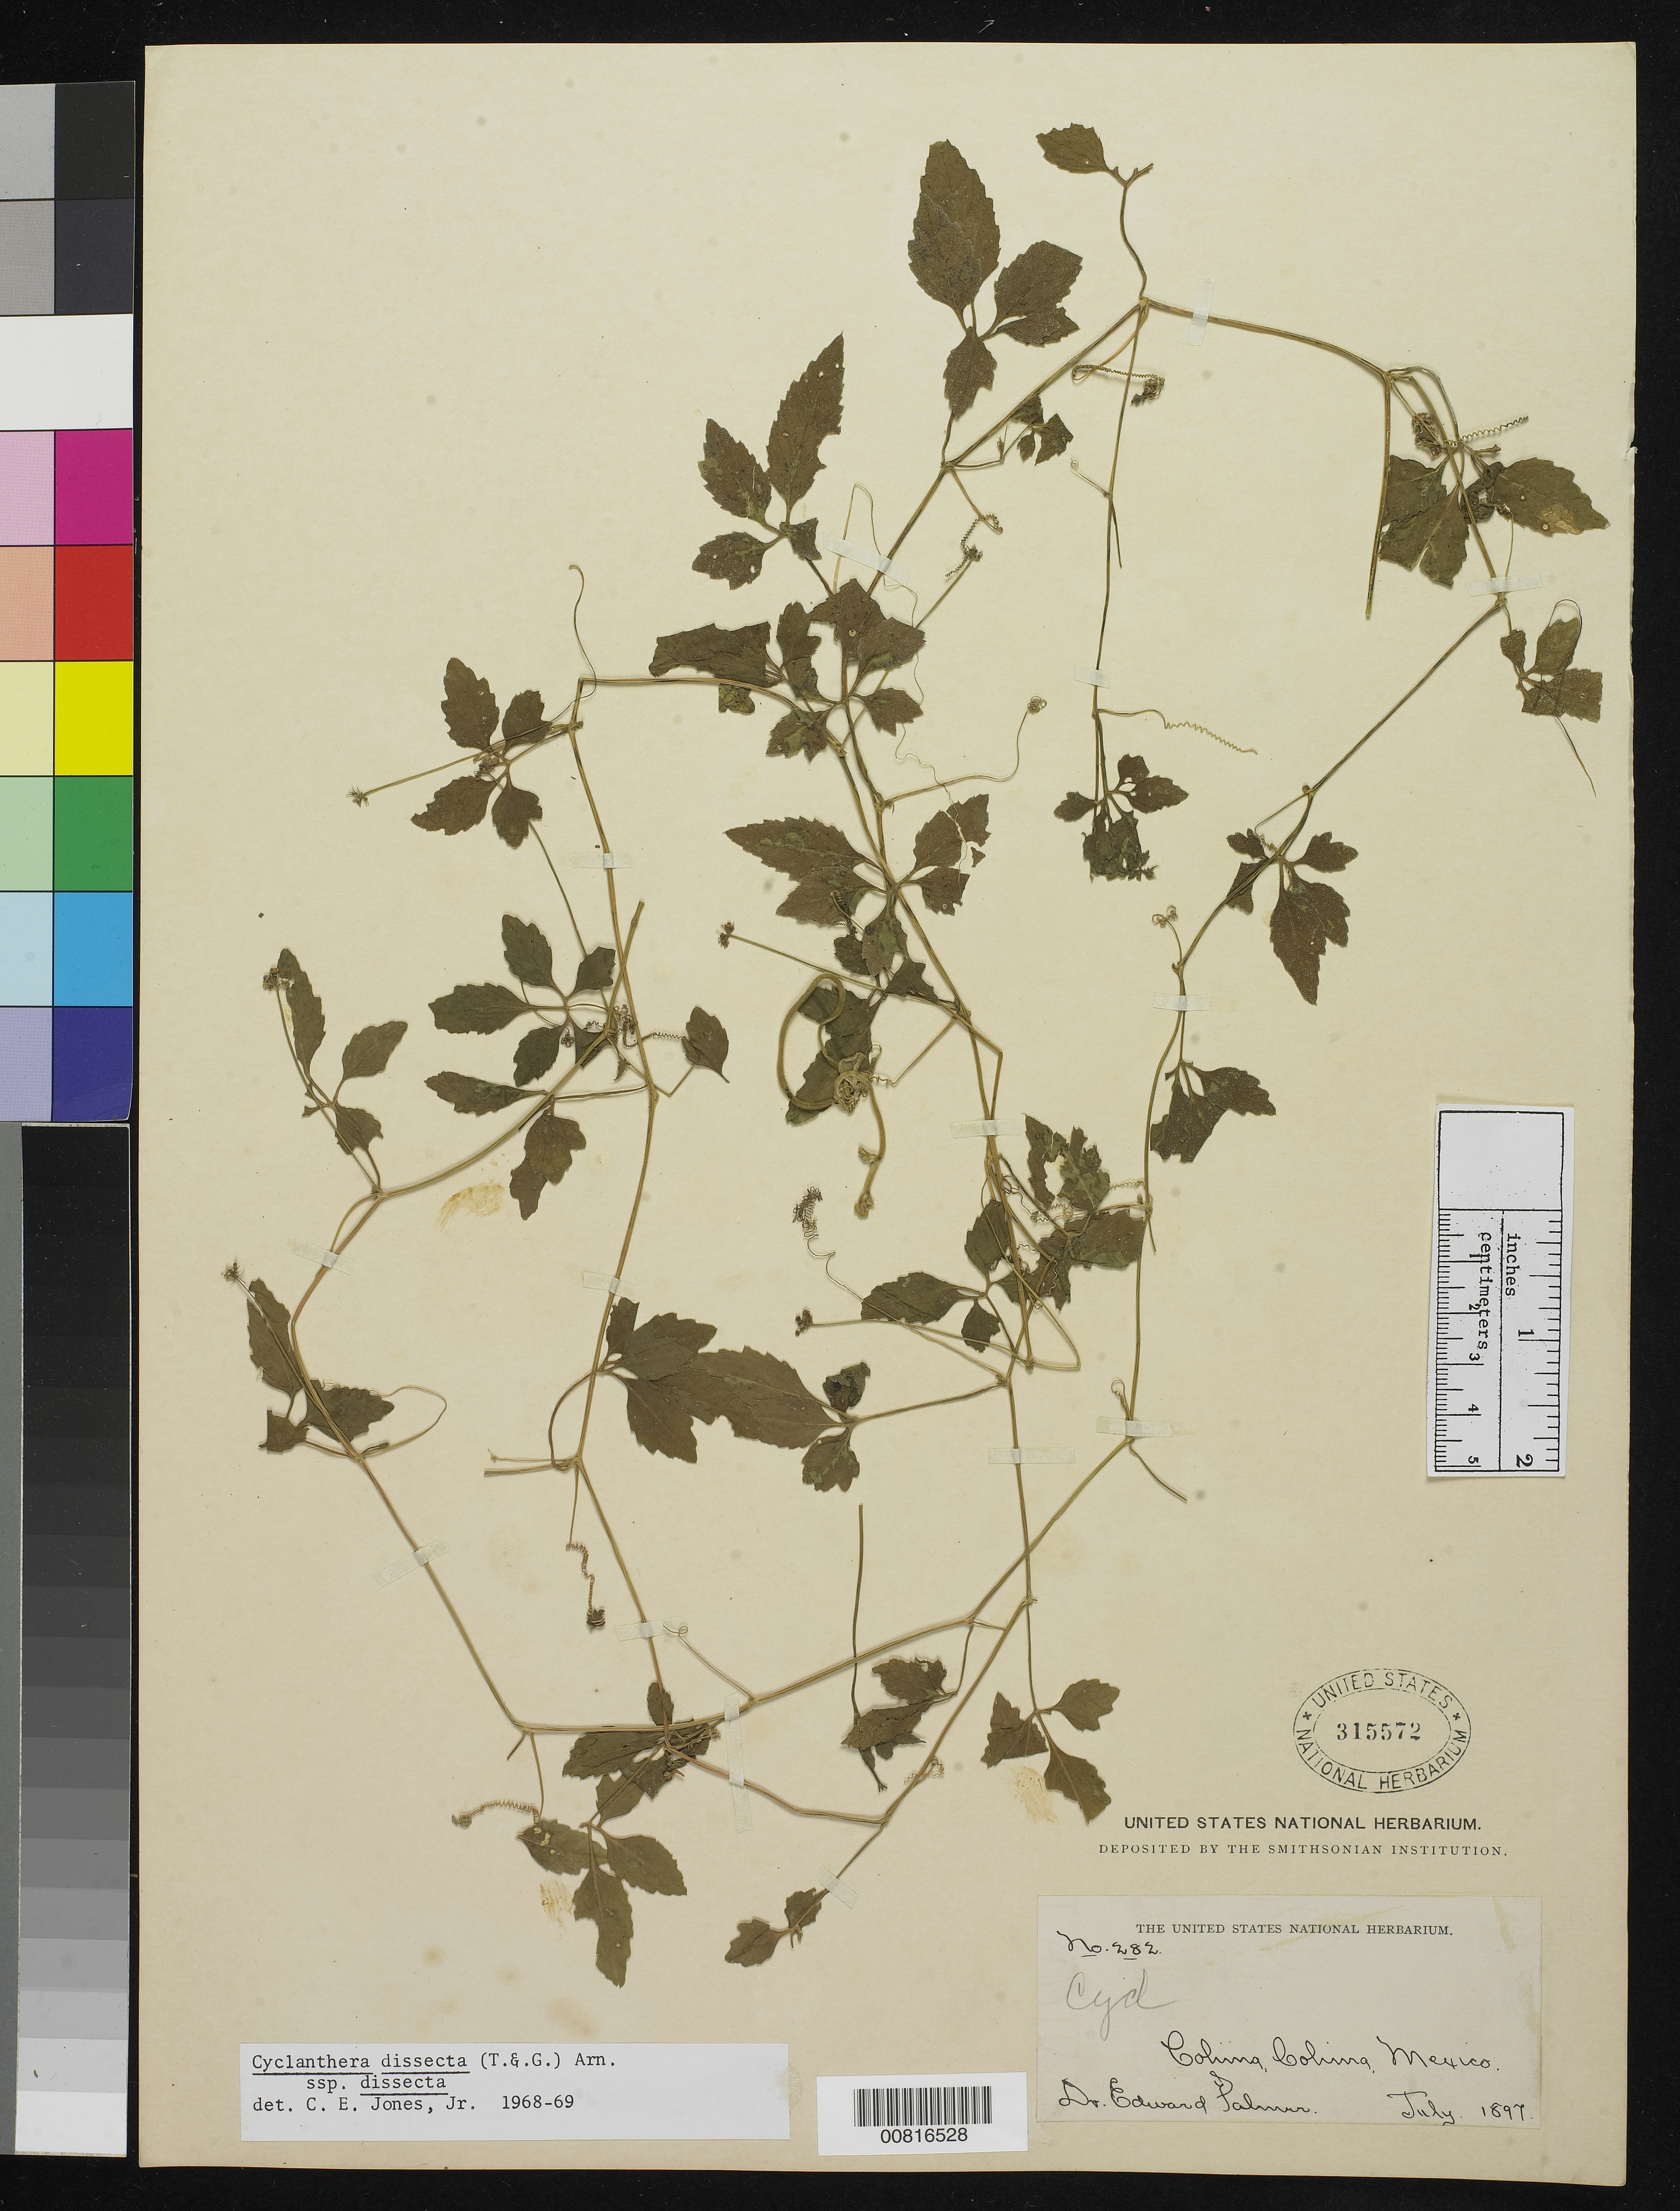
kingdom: Plantae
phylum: Tracheophyta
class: Magnoliopsida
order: Cucurbitales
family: Cucurbitaceae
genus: Cyclanthera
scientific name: Cyclanthera dissecta subsp. dissecta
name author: (Torr. & A. Gray) Arn.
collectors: E. Palmer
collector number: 282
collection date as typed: Jul 1897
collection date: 1897-07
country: Mexico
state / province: Colima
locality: Colima, Colima.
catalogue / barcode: US 315572